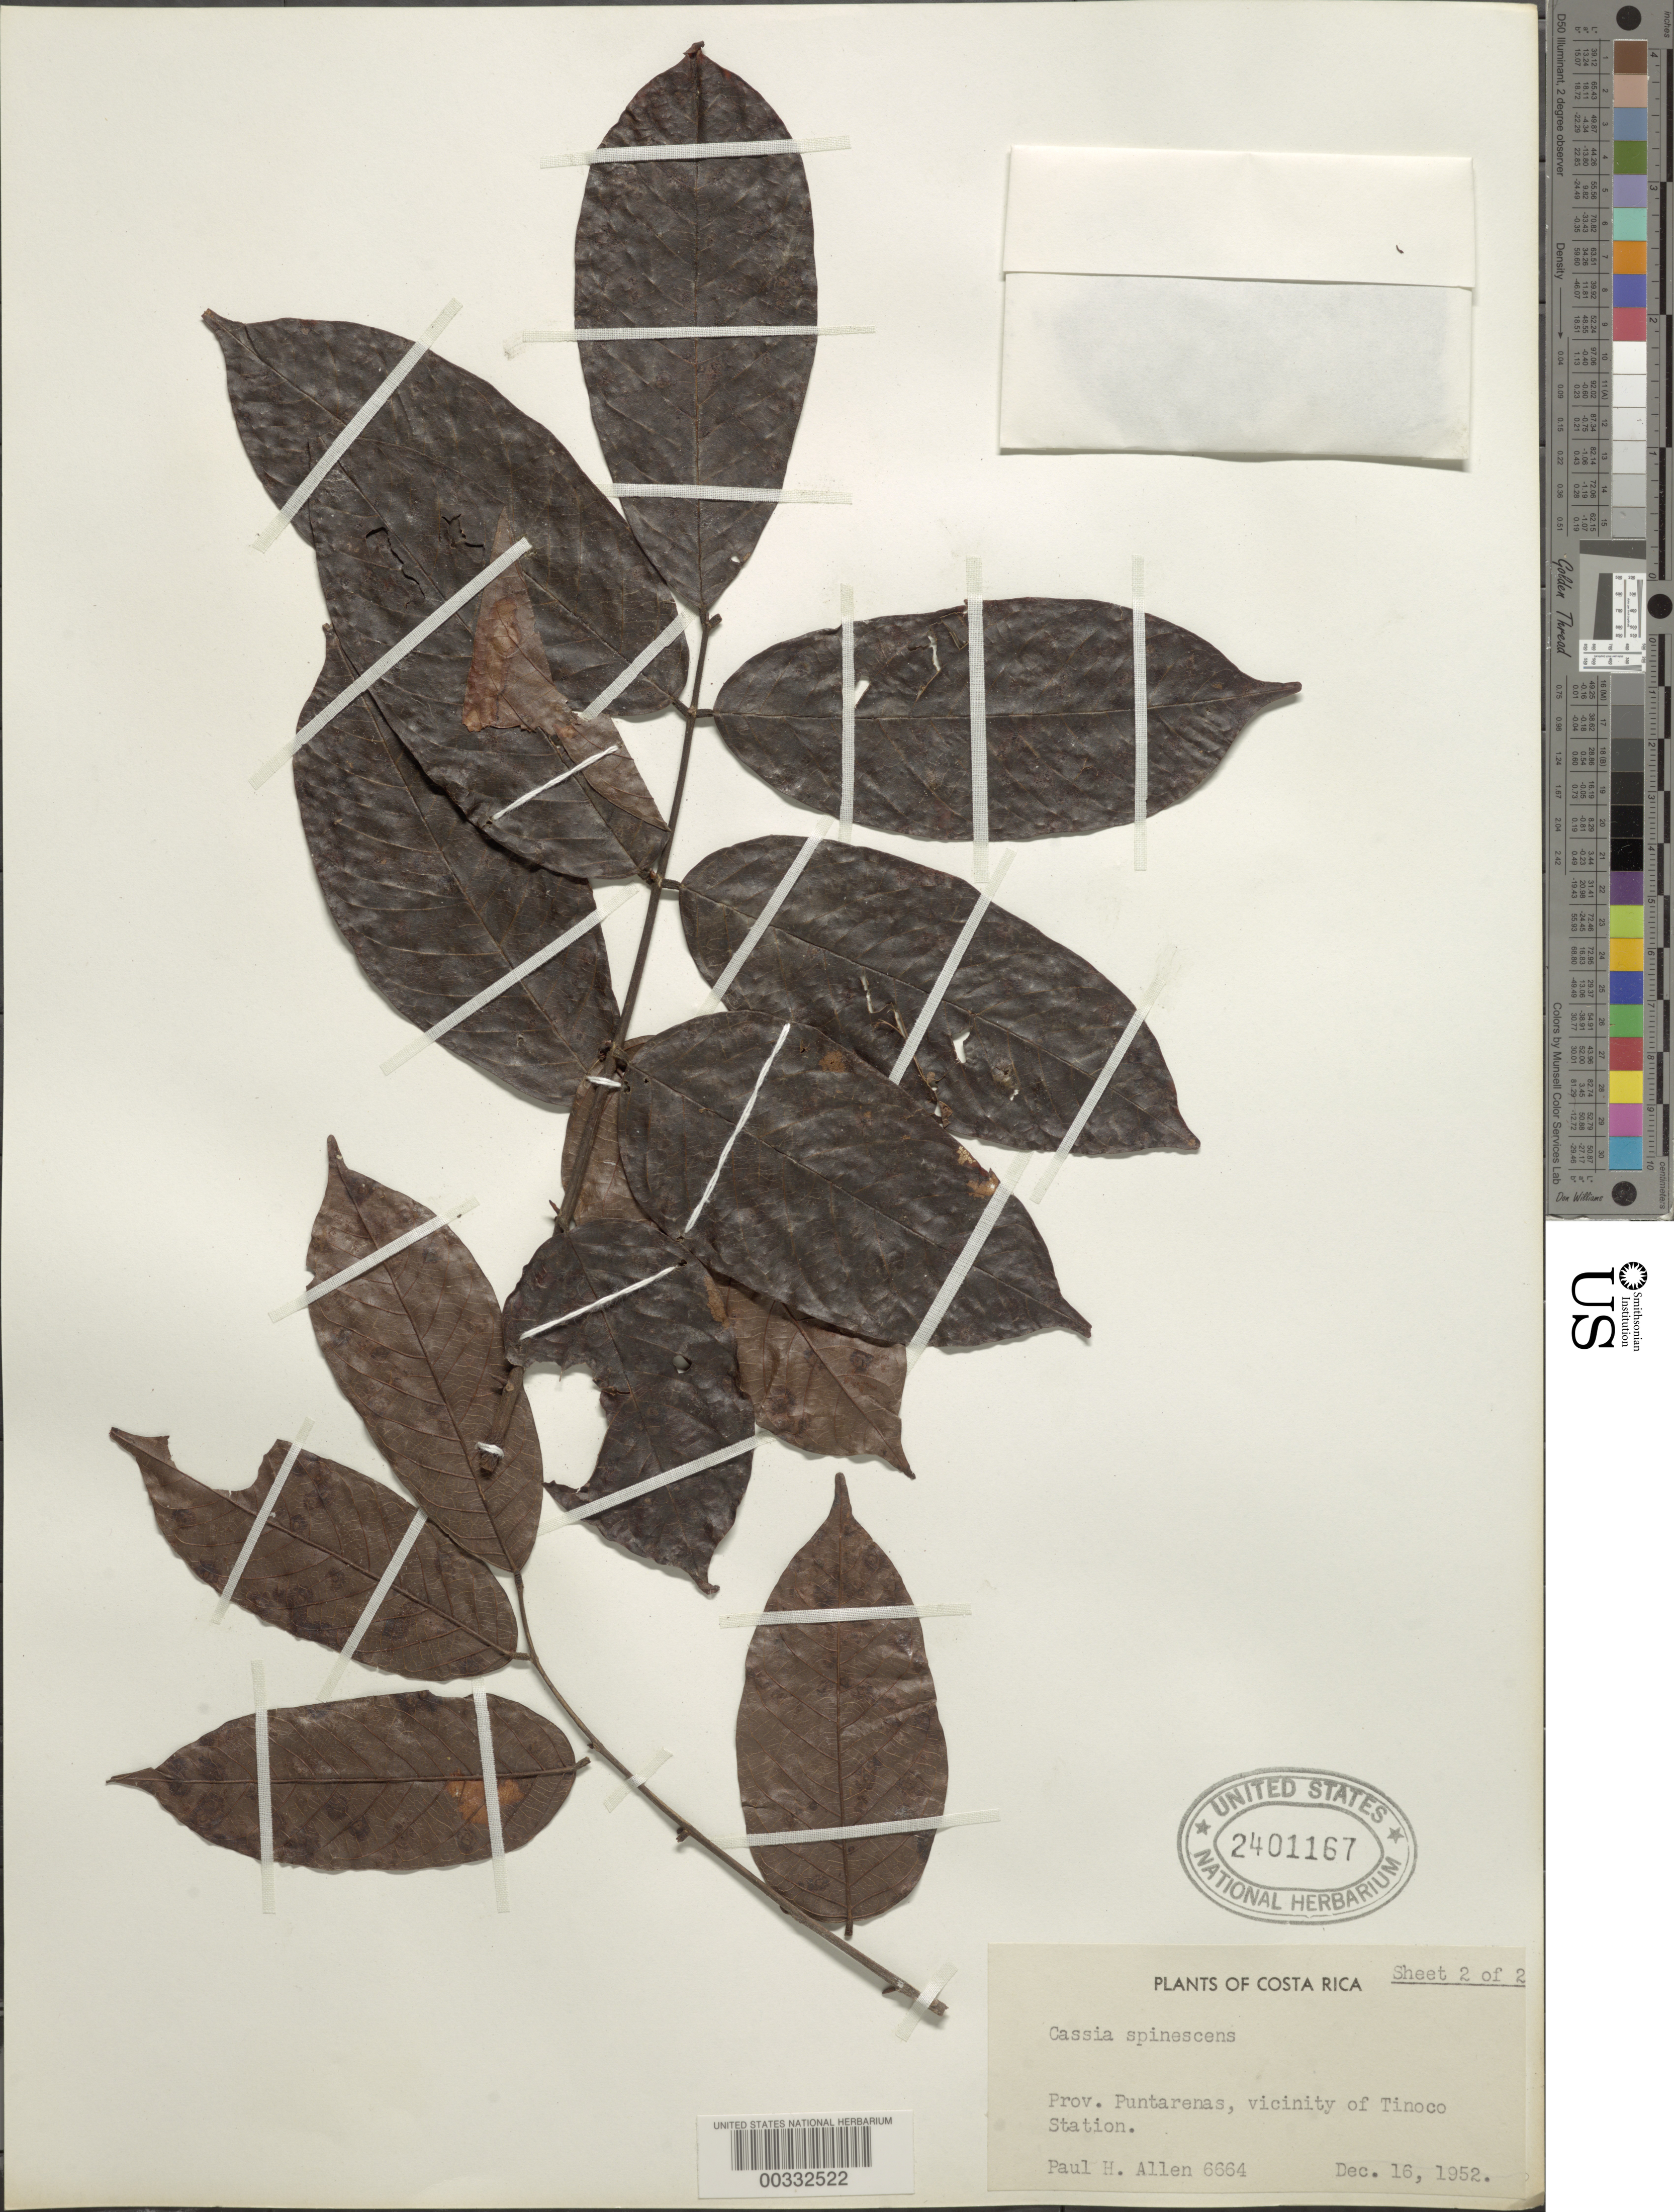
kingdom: Plantae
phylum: Tracheophyta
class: Magnoliopsida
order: Fabales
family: Fabaceae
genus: Senna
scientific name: Senna spinescens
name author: (Hoffmanns. ex Vogel) H.S. Irwin & Barneby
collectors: P. H. Allen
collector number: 6664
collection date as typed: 16 Dec 1952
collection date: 1952-12-16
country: Costa Rica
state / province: Puntarenas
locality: Vicinity of tinoco station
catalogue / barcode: US 2401167